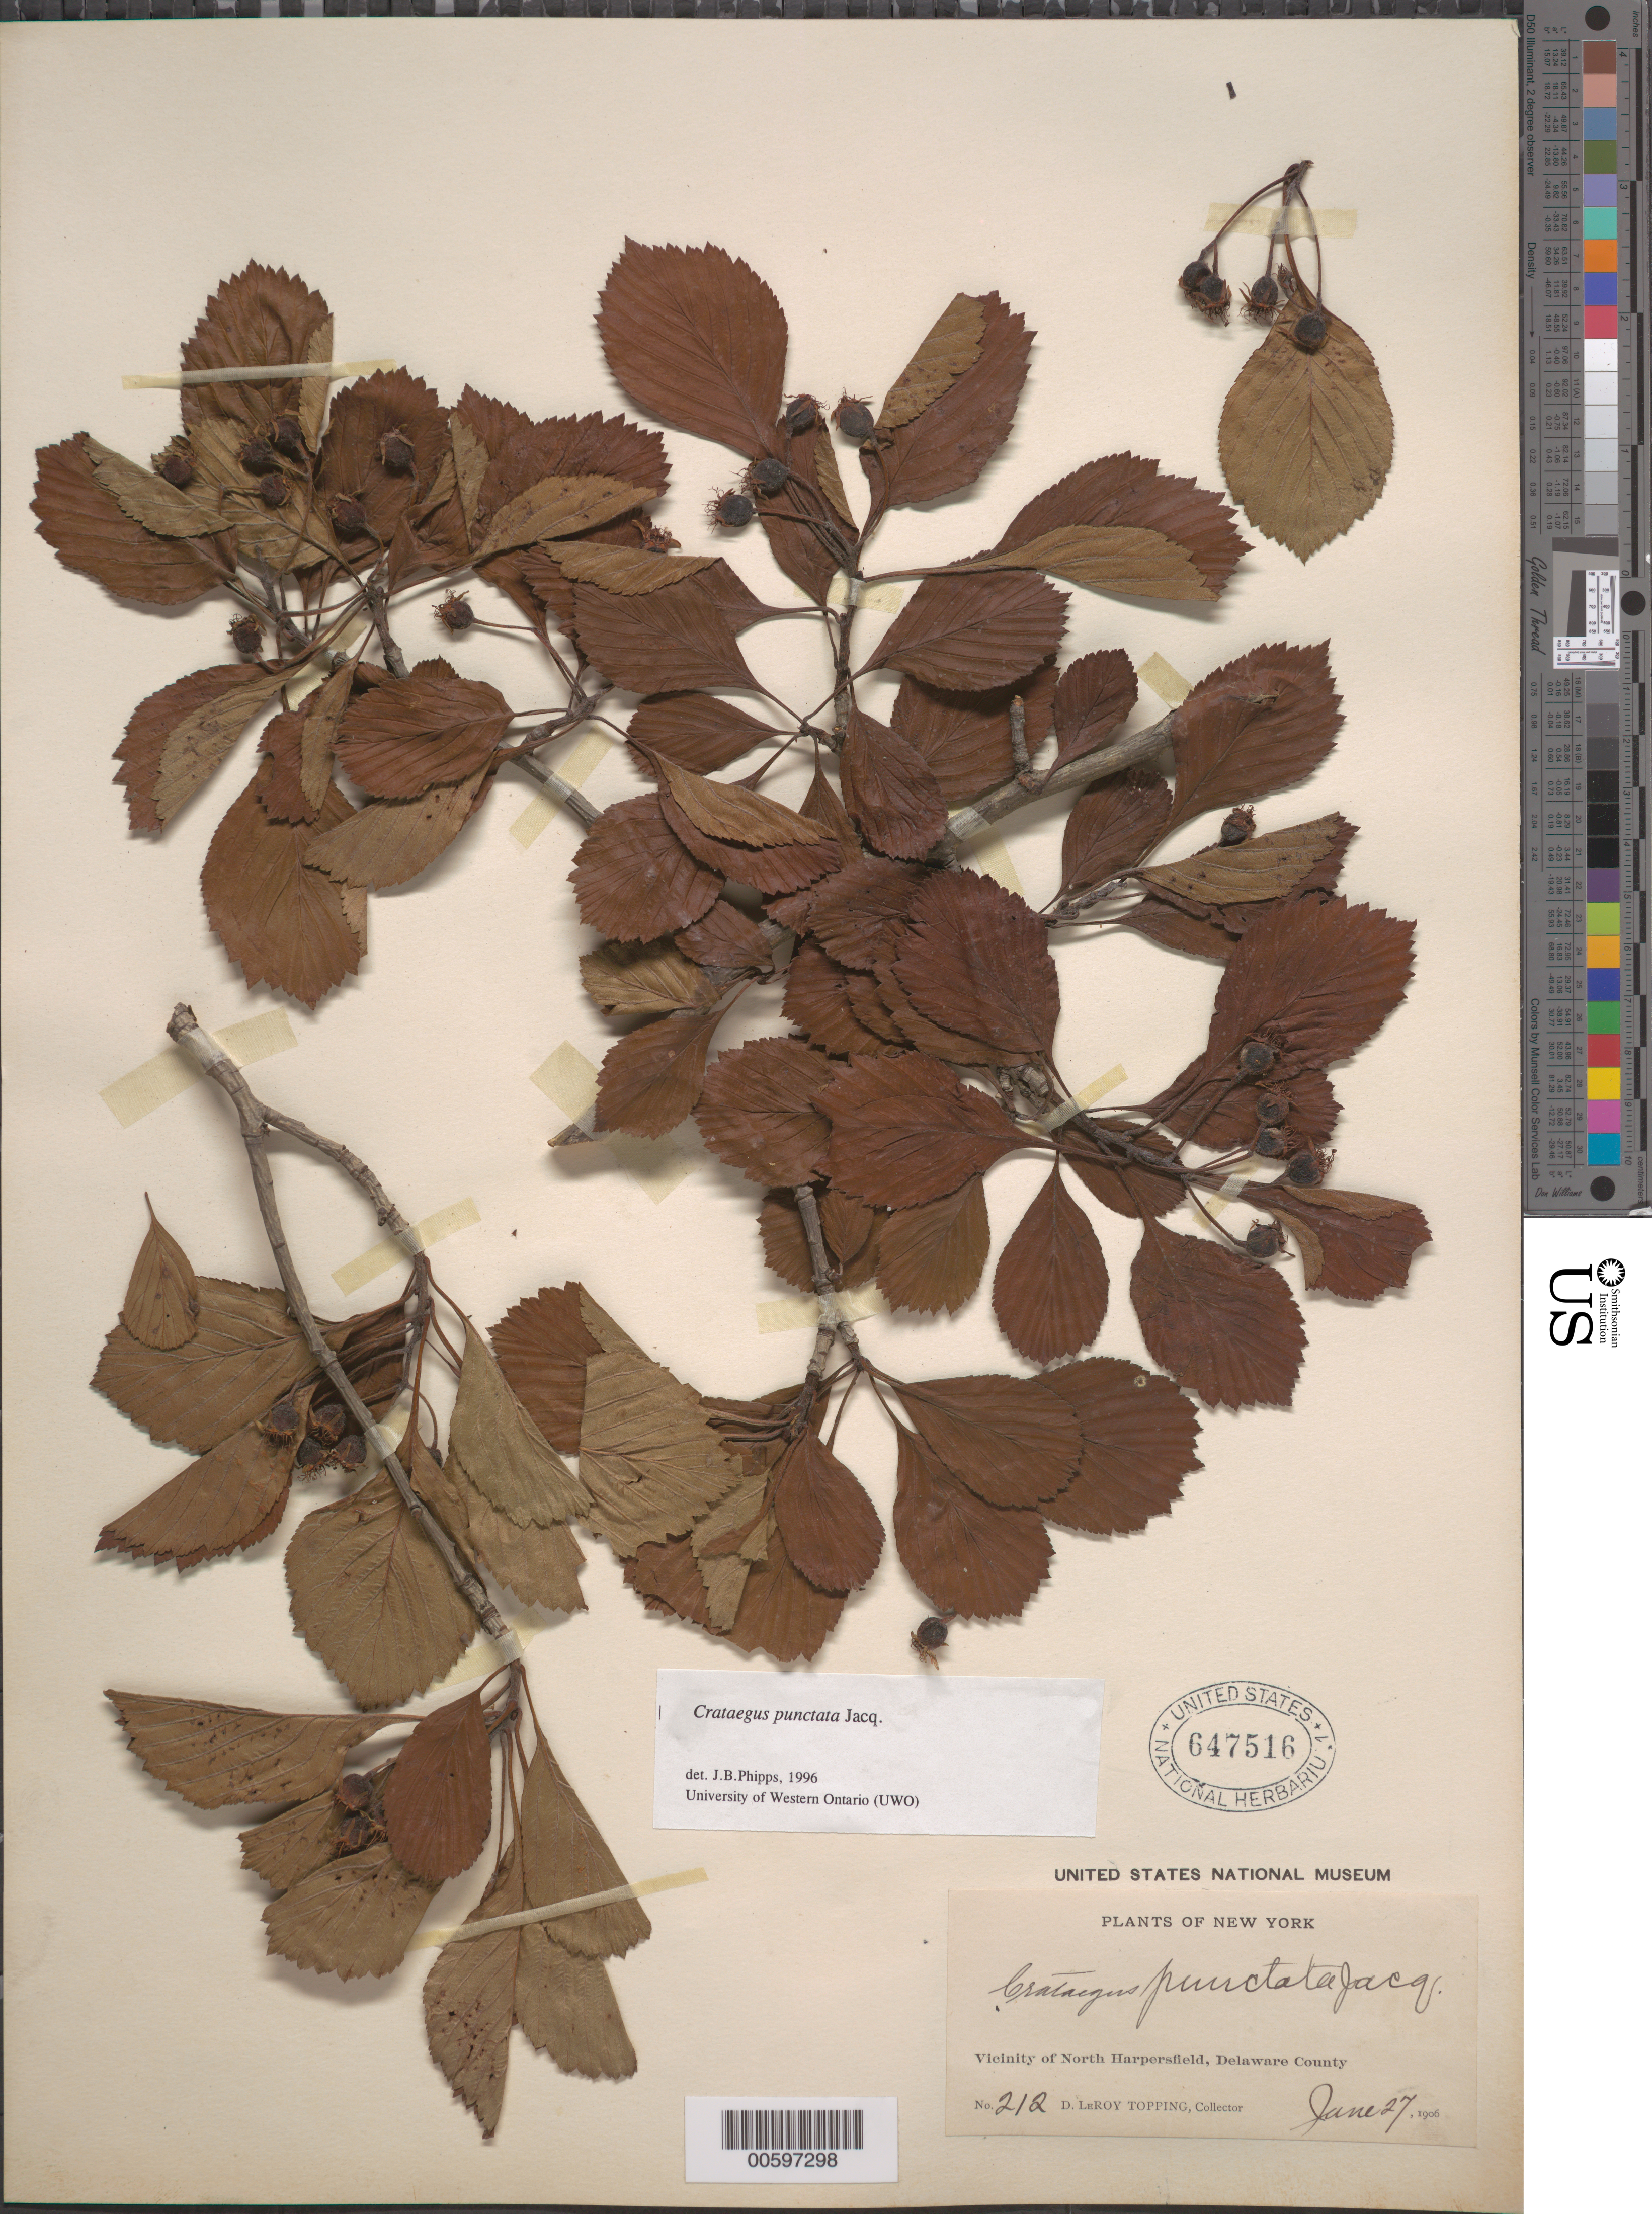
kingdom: Plantae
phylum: Tracheophyta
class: Magnoliopsida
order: Rosales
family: Rosaceae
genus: Crataegus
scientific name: Crataegus punctata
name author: Jacq.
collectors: D. L. Topping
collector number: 212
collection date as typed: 27 Jun 1906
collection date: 1906-06-27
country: United States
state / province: New York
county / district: Delaware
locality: Vicinity of North Harpersfield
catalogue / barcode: US 647516